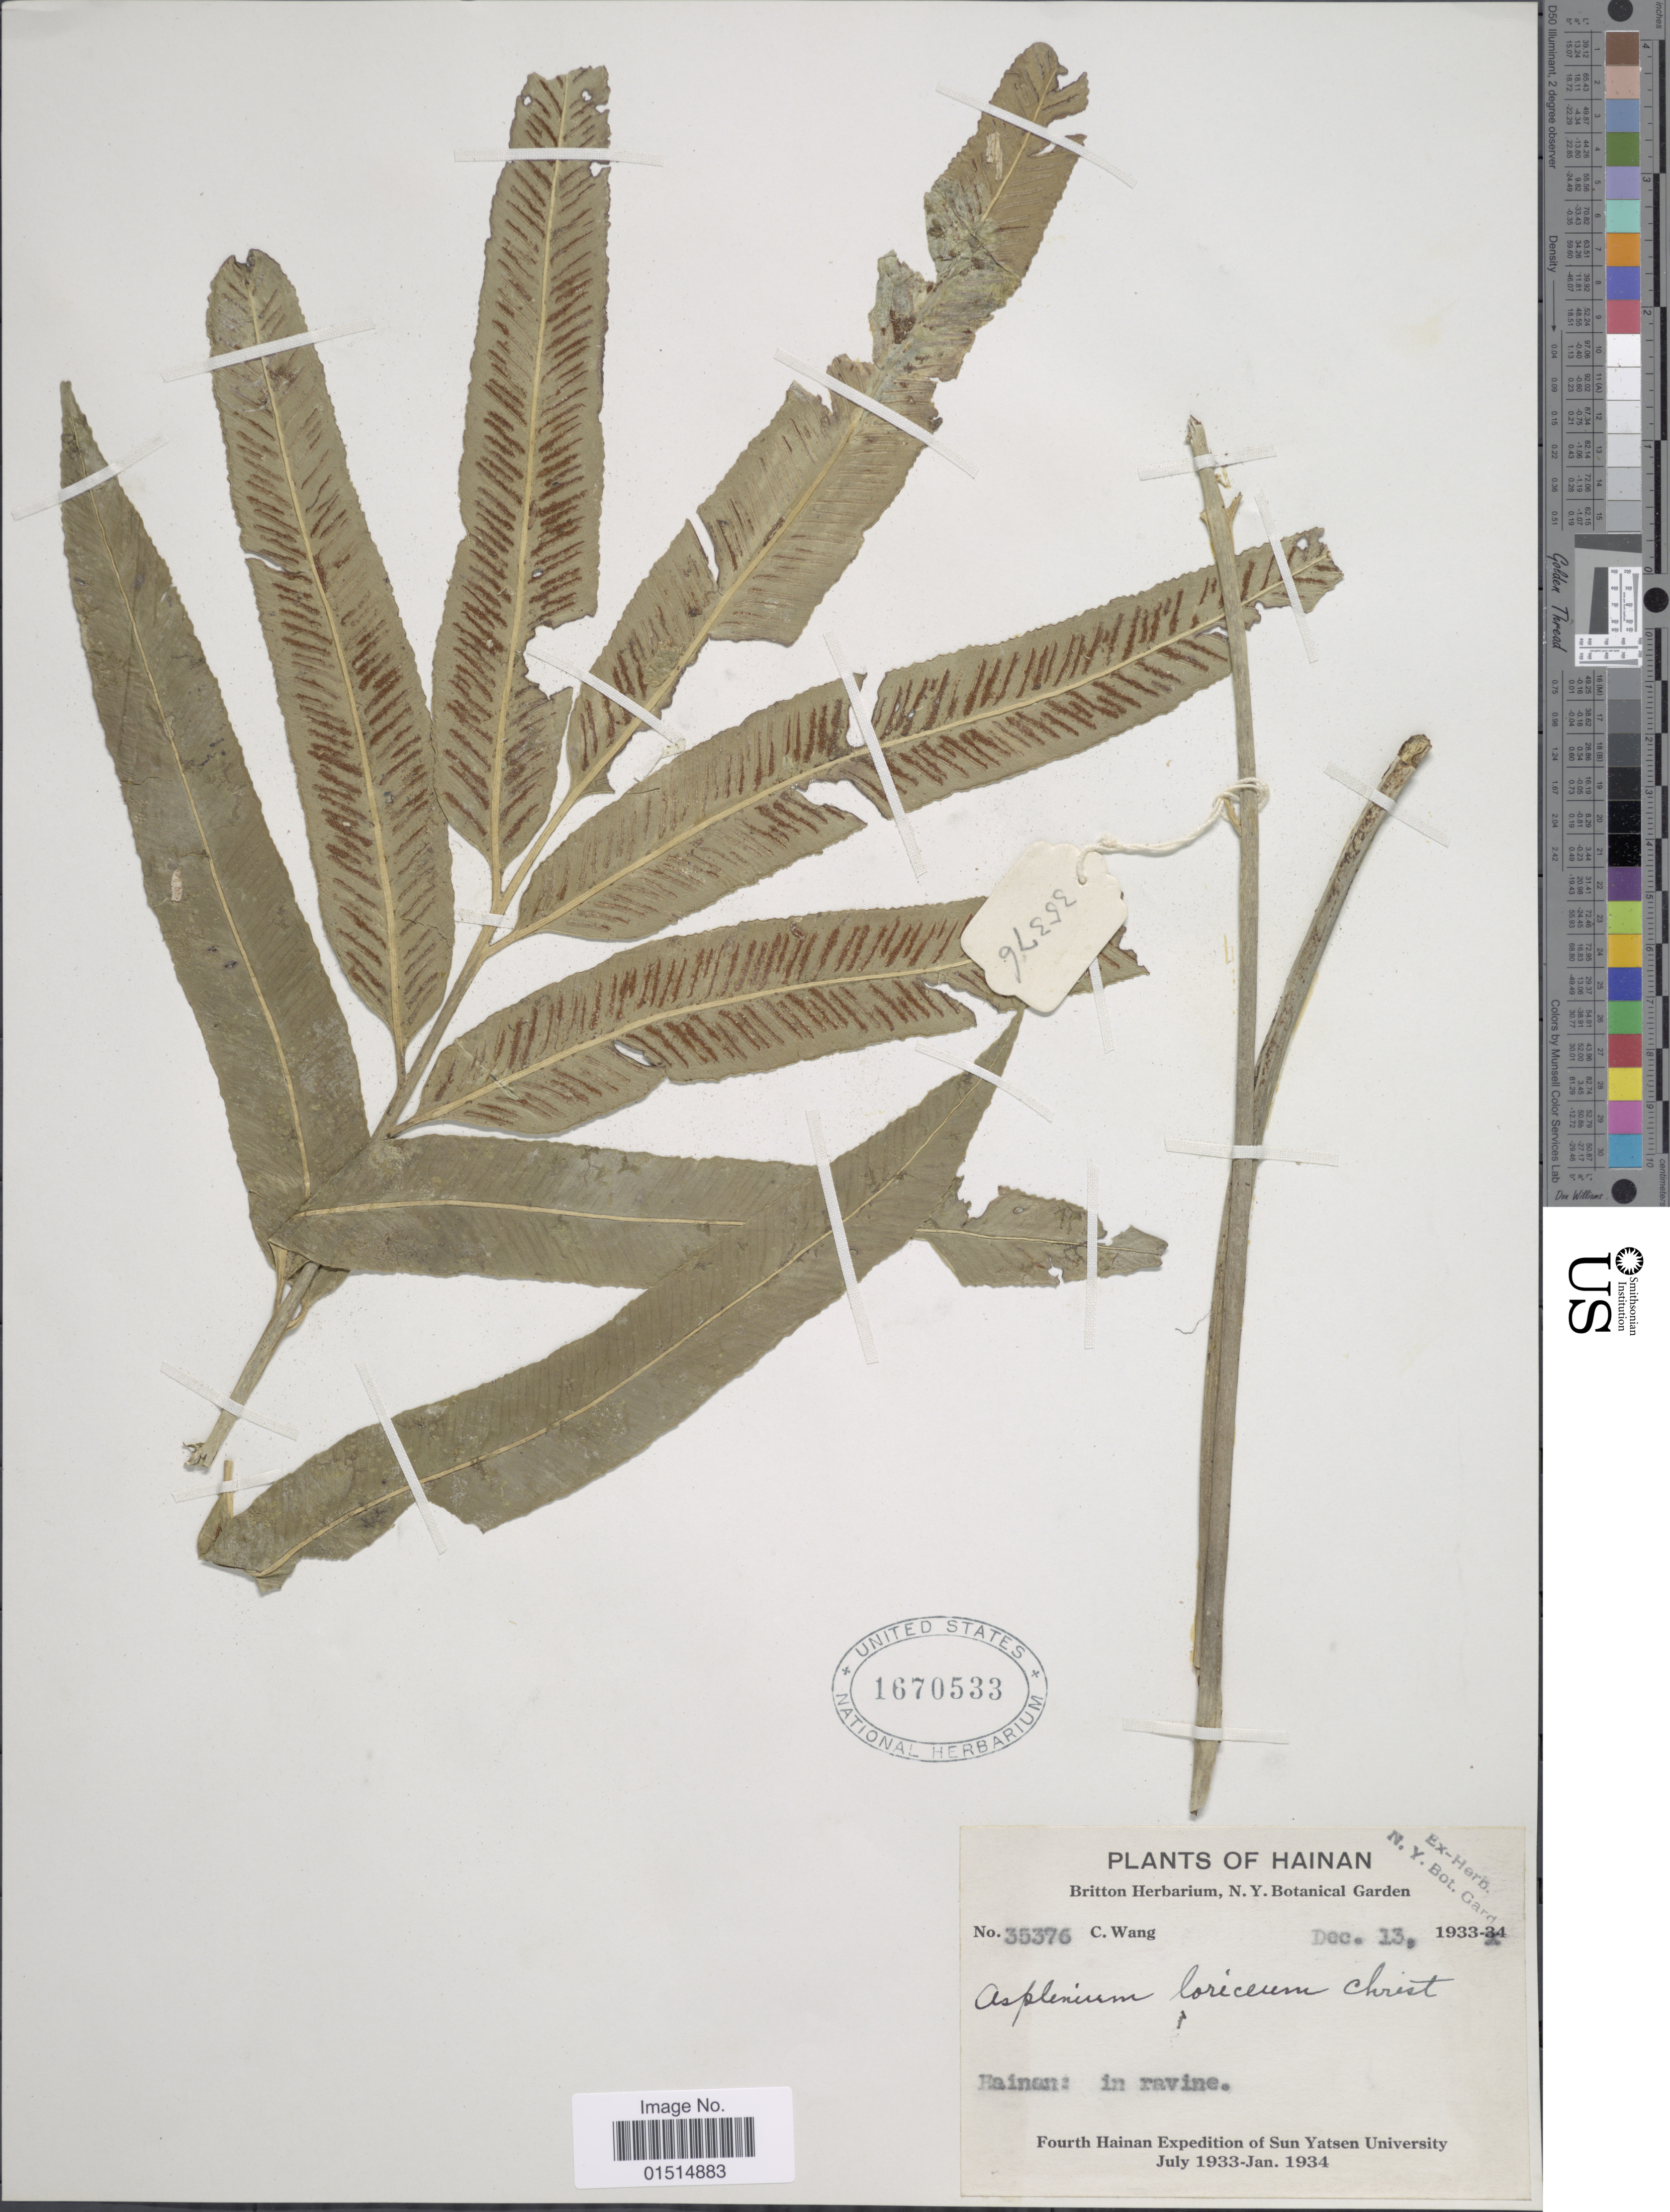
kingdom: Plantae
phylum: Tracheophyta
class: Polypodiopsida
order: Polypodiales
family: Aspleniaceae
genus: Asplenium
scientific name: Asplenium formosae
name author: Christ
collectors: C. Wang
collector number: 35376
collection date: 1933-12-13/1934-12-13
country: China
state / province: Hainan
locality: Hainan: in Ravine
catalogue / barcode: US 1670533